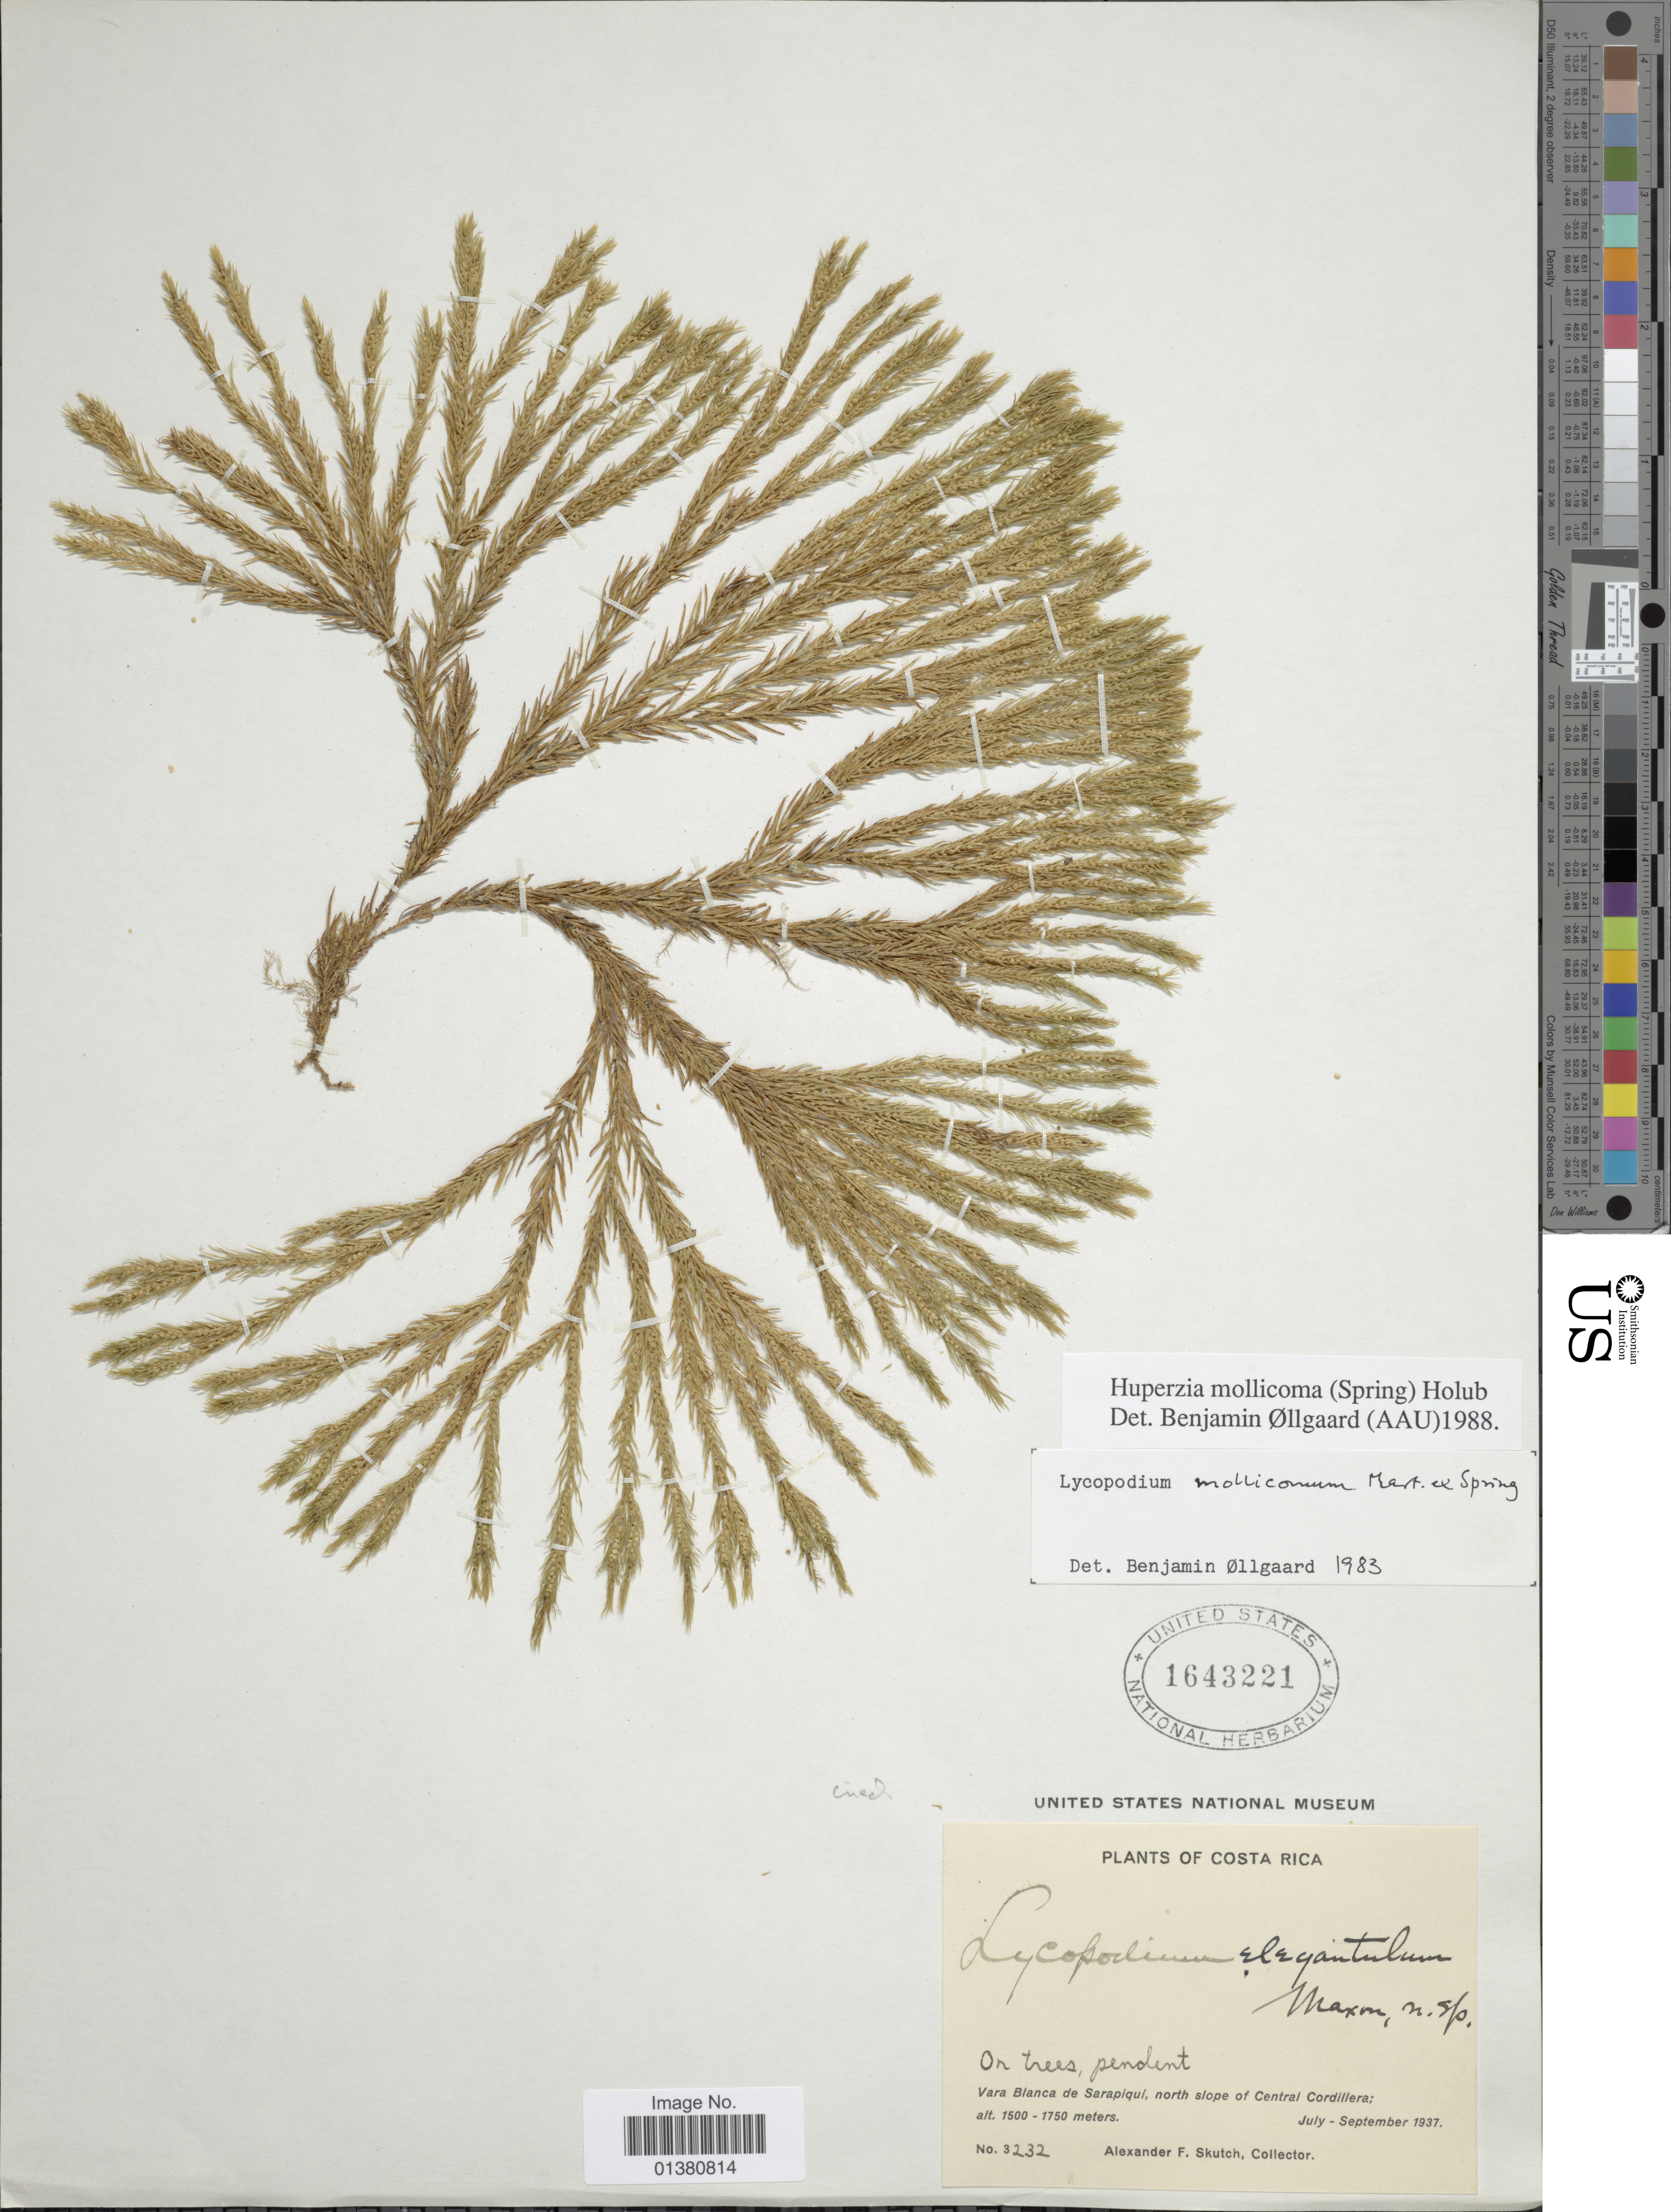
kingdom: Plantae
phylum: Tracheophyta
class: Lycopodiopsida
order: Lycopodiales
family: Lycopodiaceae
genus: Phlegmariurus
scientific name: Phlegmariurus mollicomus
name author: (Spring) B. Øllg.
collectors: A. F. Skutch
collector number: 3232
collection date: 1937-07/1937-09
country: Costa Rica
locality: Vara Blanca de Sarapiqui, North slope of Central Cordillera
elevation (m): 1500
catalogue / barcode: US 1643221